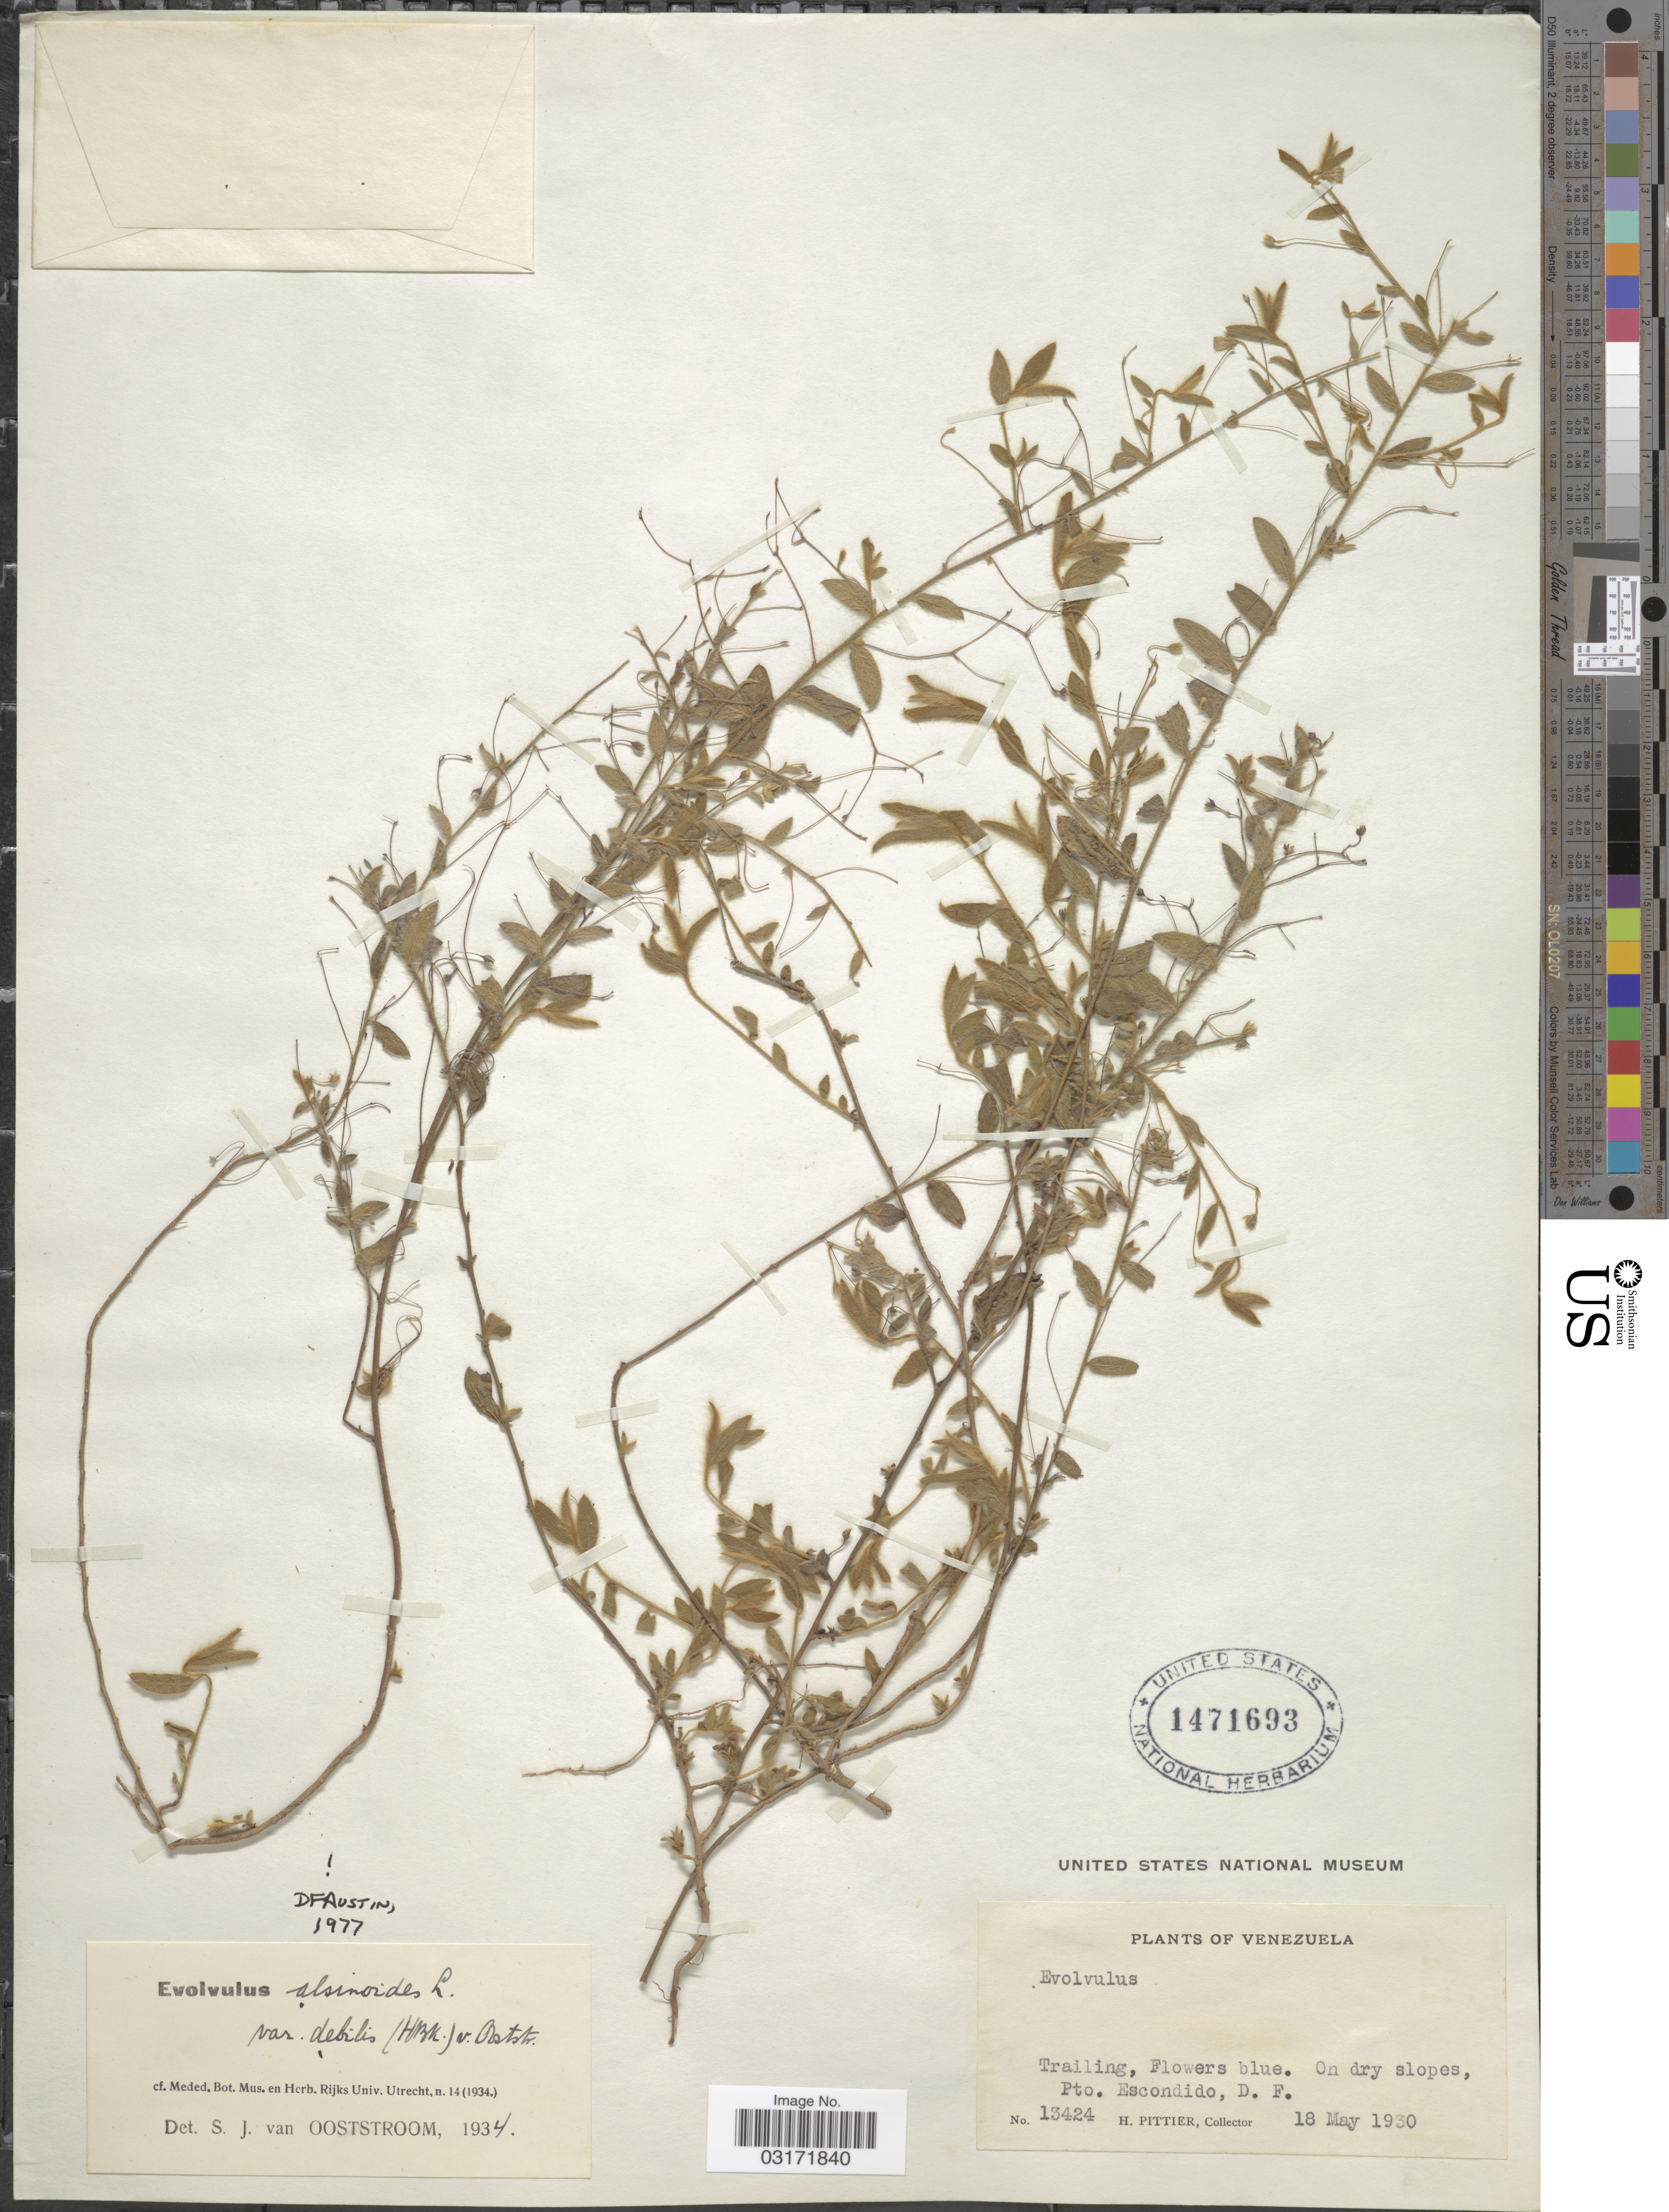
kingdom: Plantae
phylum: Tracheophyta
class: Magnoliopsida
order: Solanales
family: Convolvulaceae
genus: Evolvulus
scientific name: Evolvulus alsinoides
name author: (L.) L.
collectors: H. F. Pittier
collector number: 13424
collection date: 1930-05-18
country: Venezuela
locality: On dry slopes, Pto. Escondido, D.F.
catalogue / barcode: US 1471693